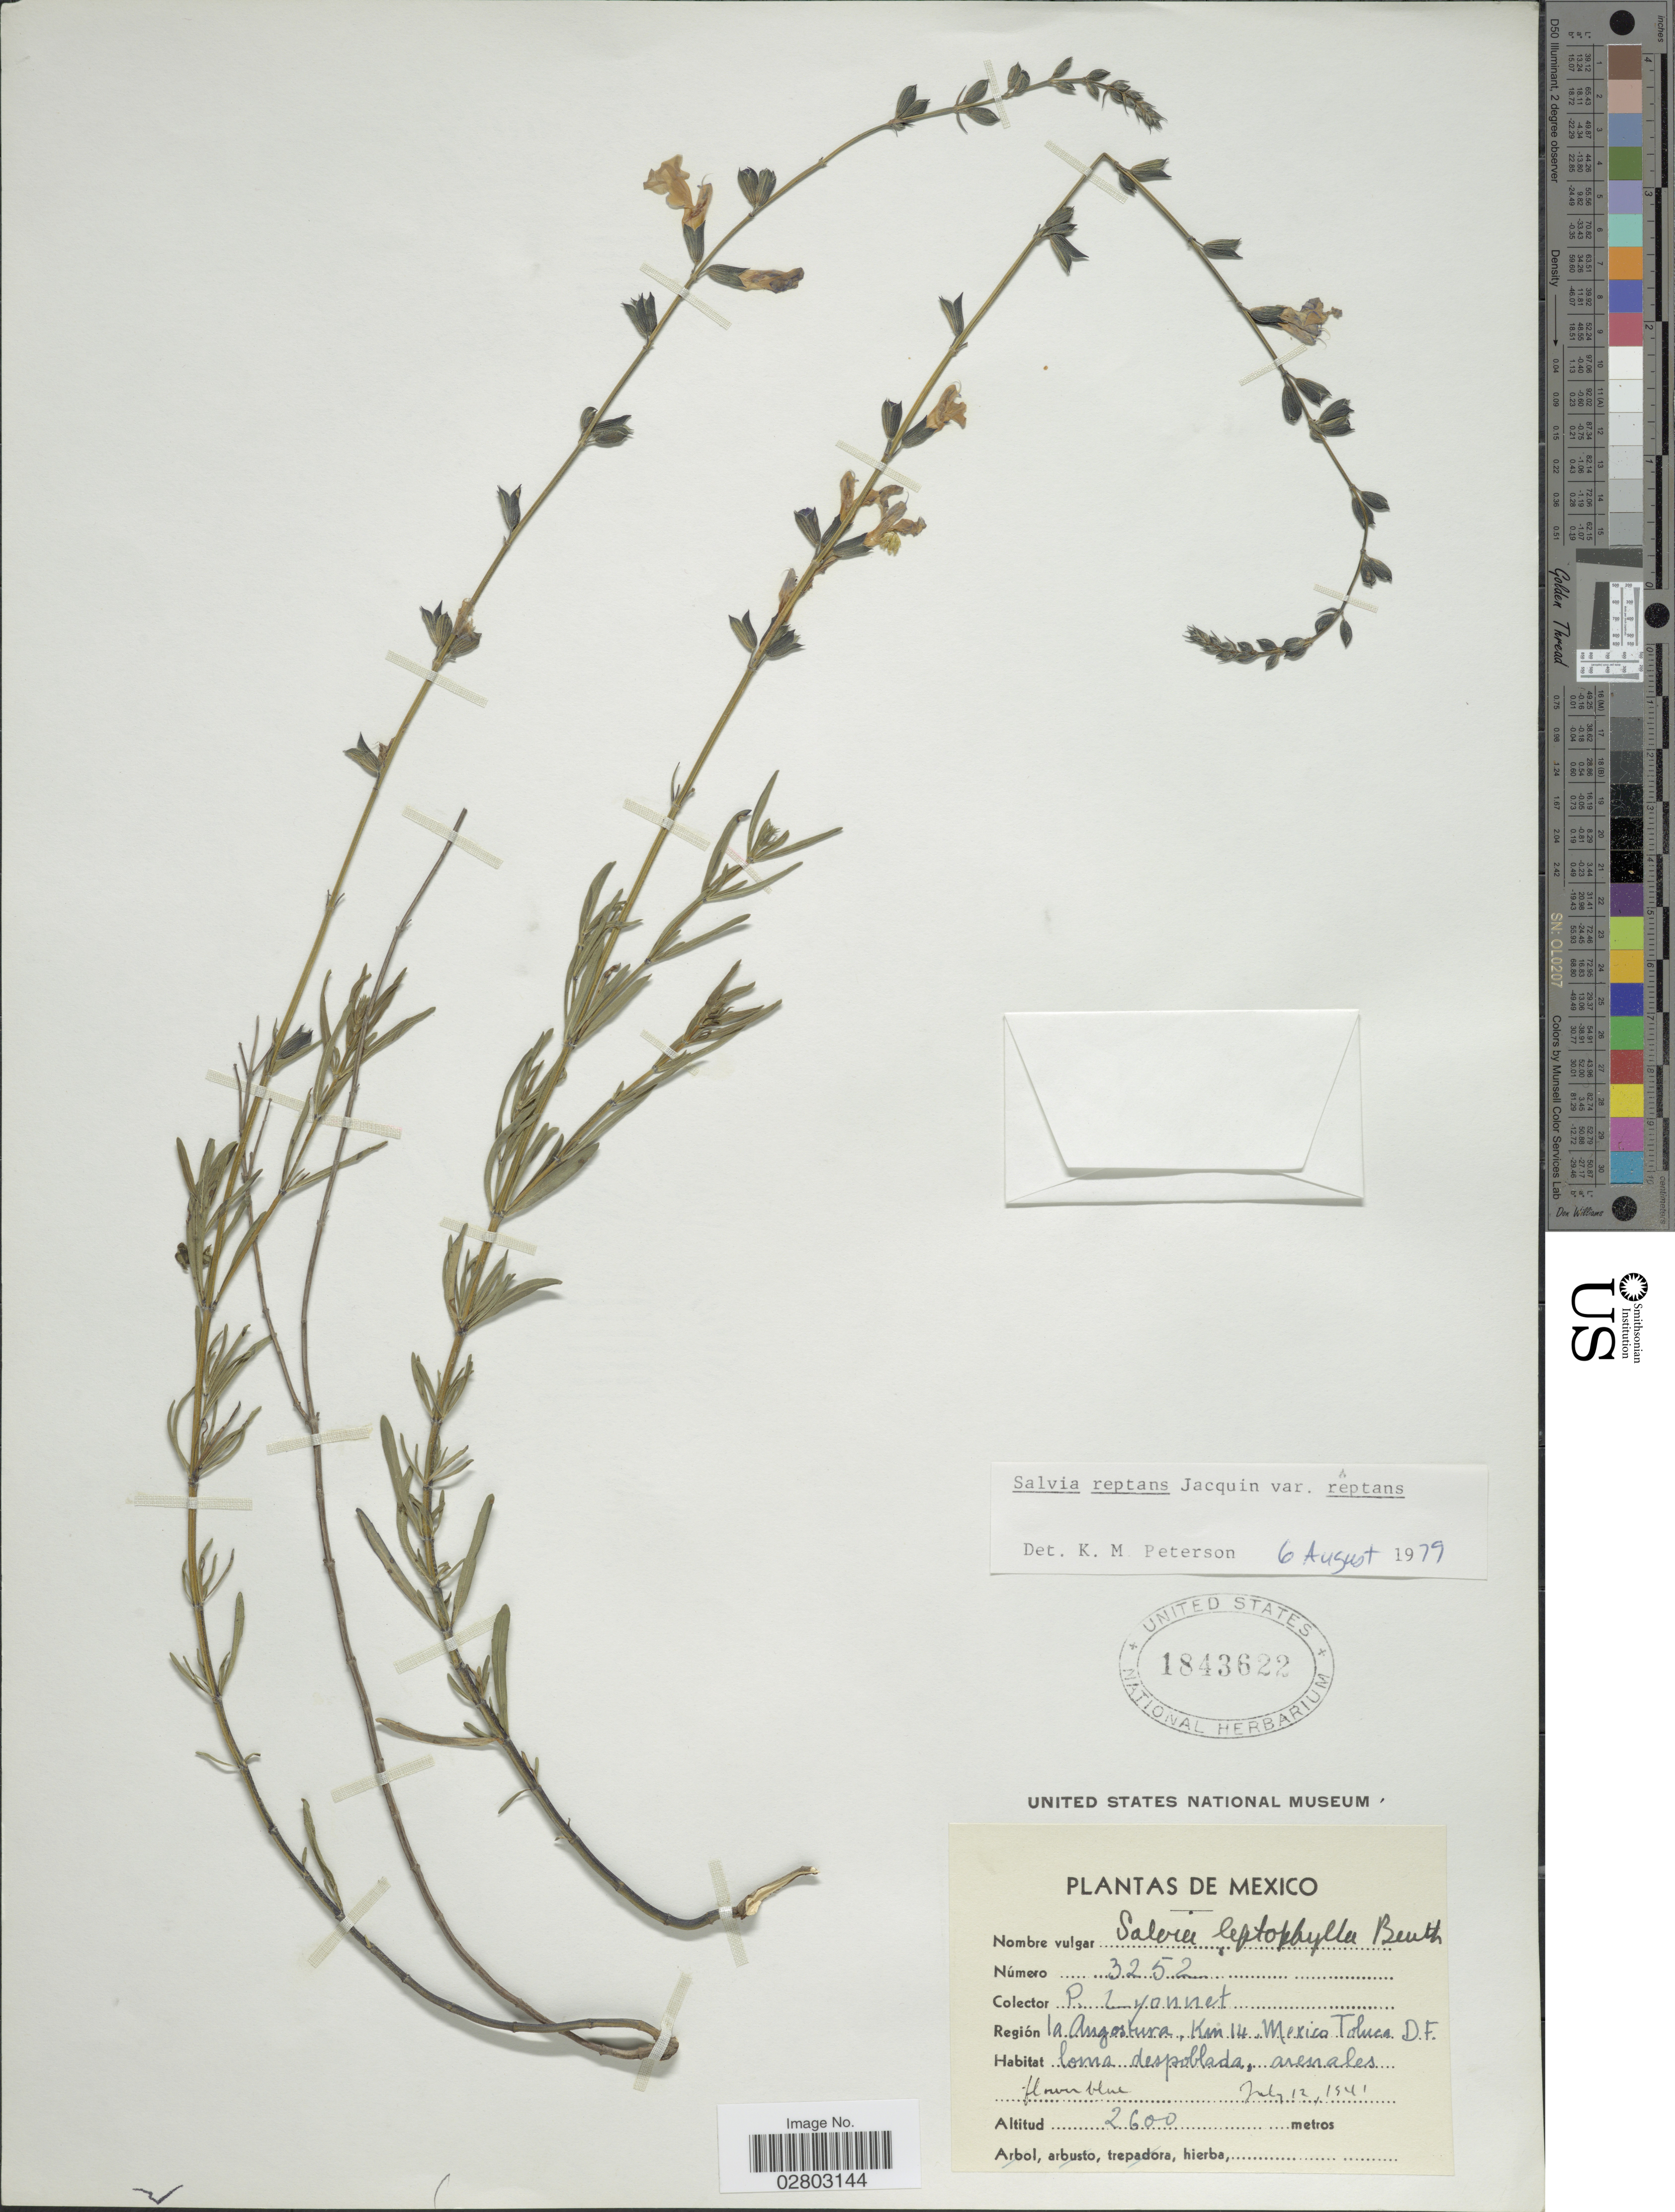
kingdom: Plantae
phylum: Tracheophyta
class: Magnoliopsida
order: Lamiales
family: Lamiaceae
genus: Salvia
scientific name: Salvia reptans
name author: Jacq.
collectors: P. Lyonnet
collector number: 3252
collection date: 1941-07-12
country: Mexico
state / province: Distrito Federal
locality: Región la Angostura, Km 14, Mexico Toluca D.F.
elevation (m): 2600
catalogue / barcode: US 1843622